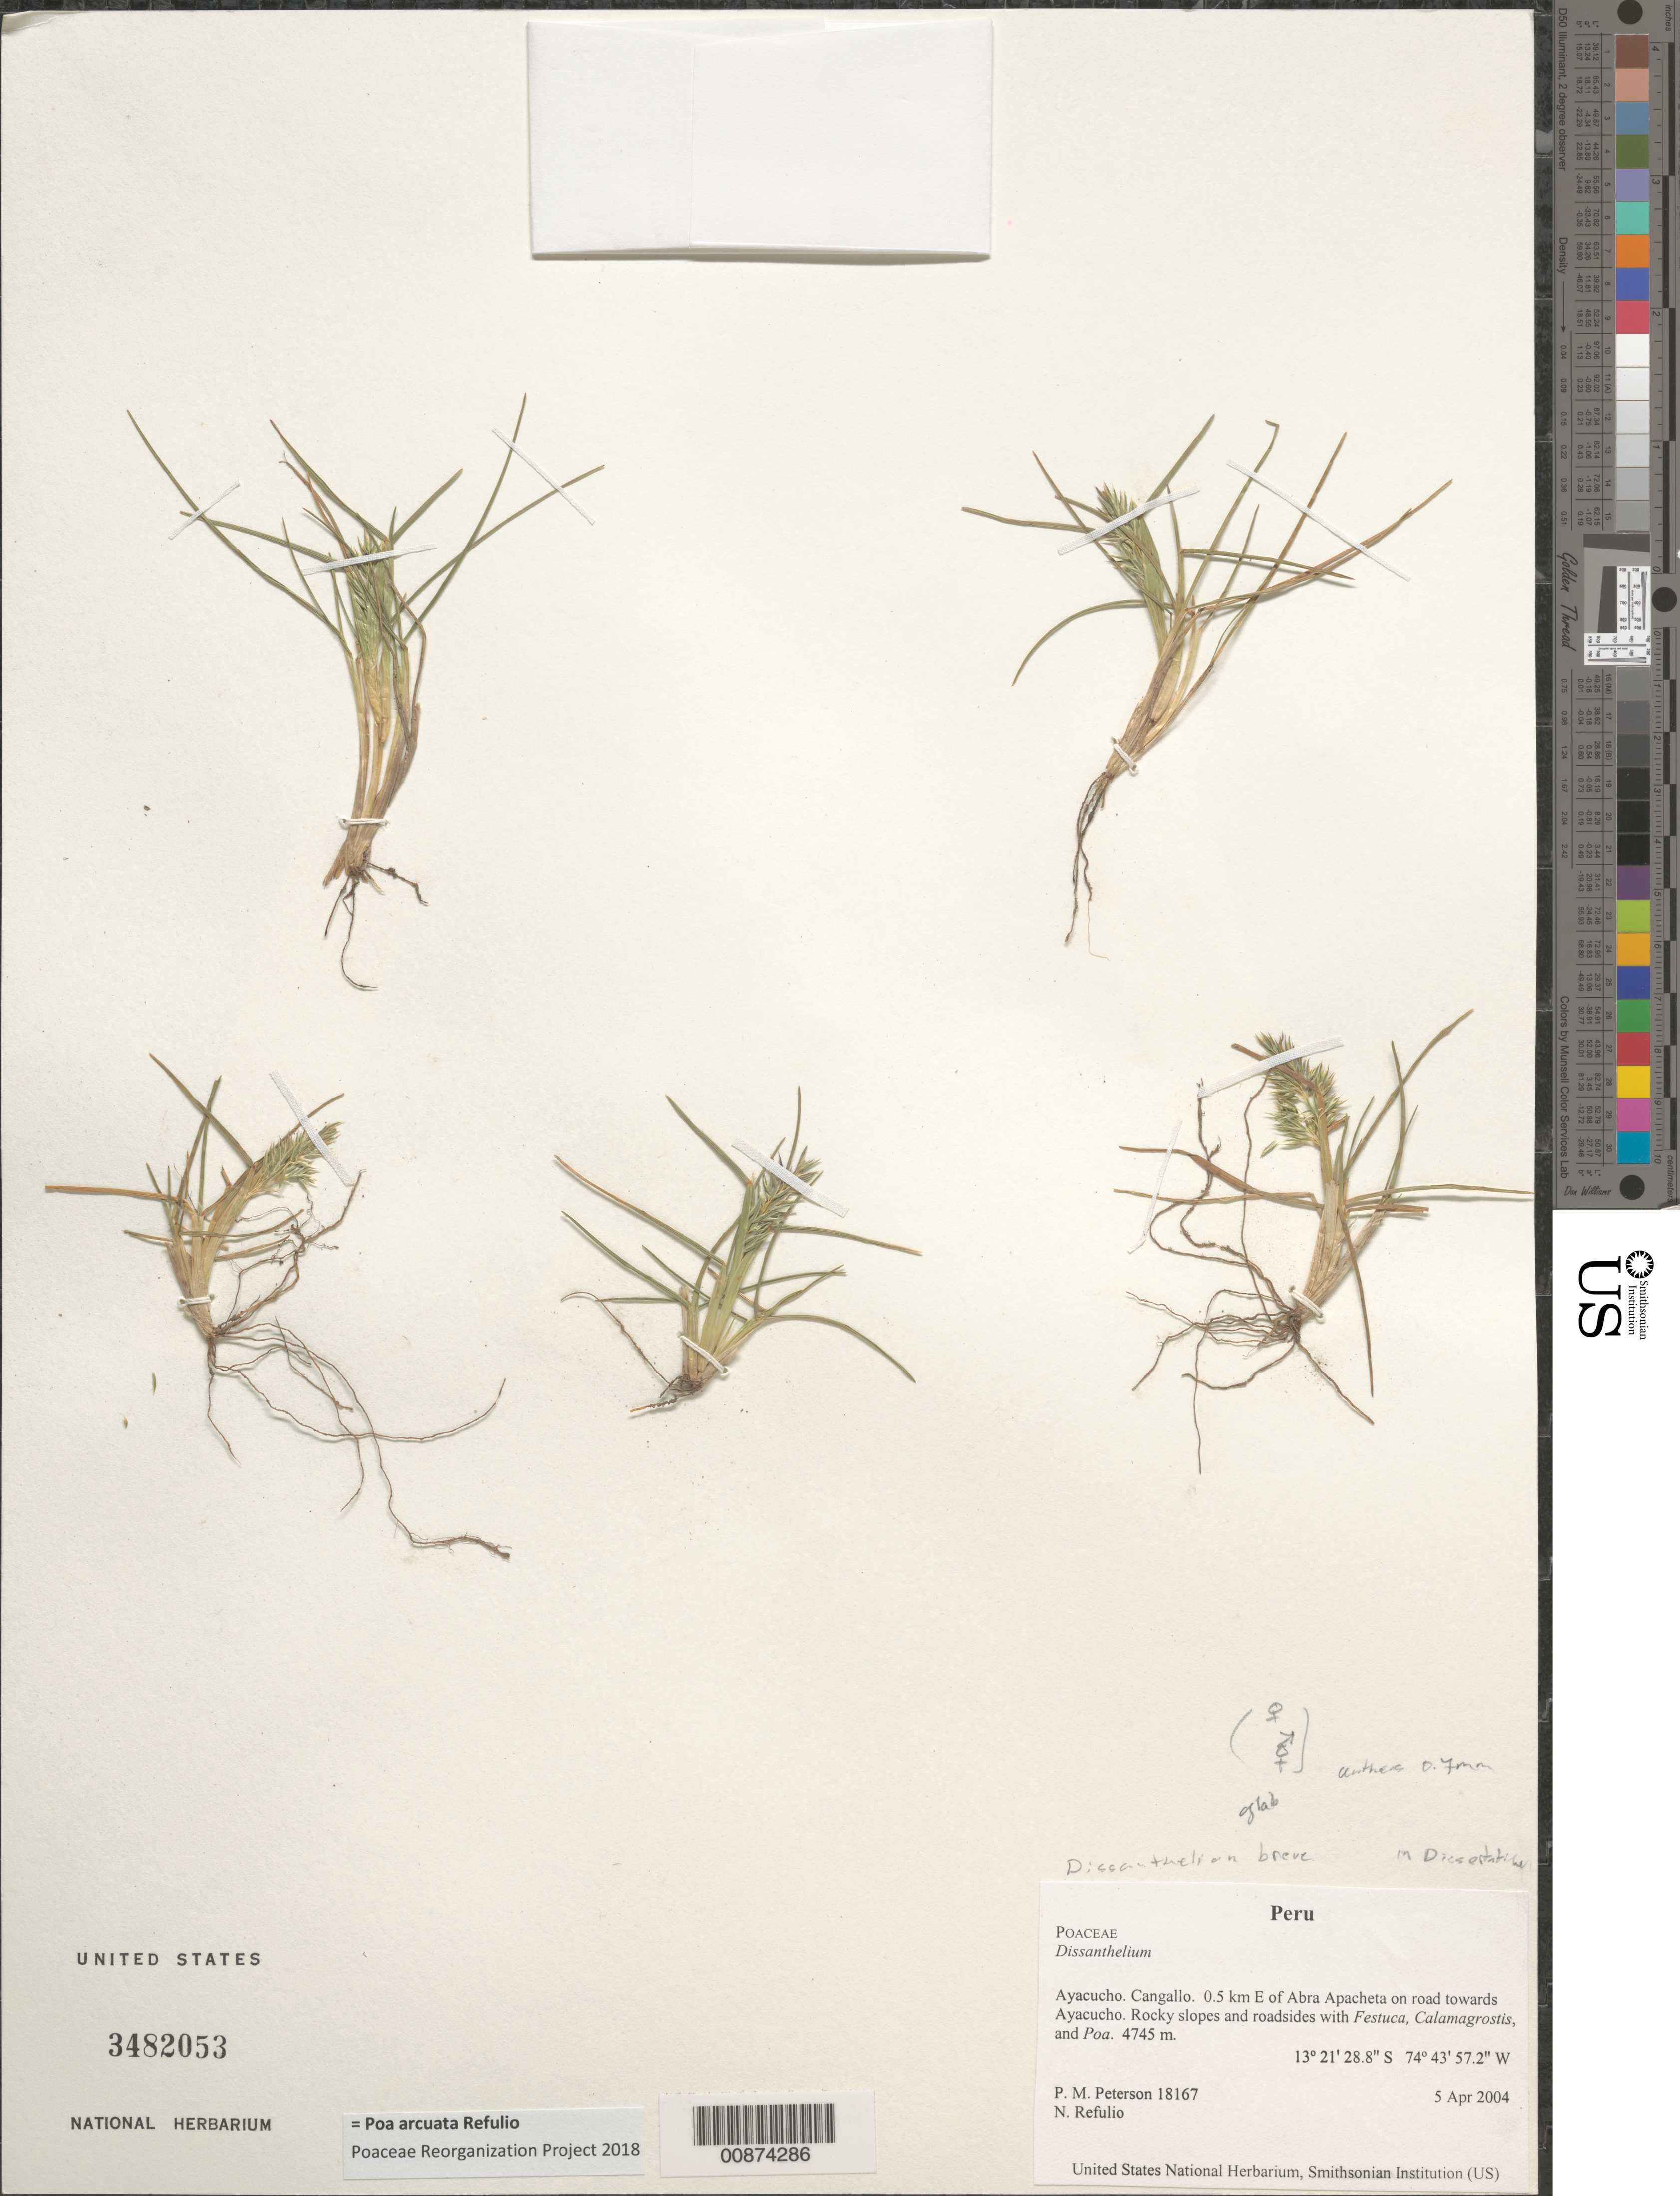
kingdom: Plantae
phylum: Tracheophyta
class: Liliopsida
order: Poales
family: Poaceae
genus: Poa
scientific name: Poa arcuata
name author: Refulio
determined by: Poaceae Reorganization Project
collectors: P. M. Peterson & N. Refulio-Rodríguez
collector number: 18167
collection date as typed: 05 Apr 2004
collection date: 2004-04-05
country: Peru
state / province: Ayacucho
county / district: Cangallo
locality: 0.5 km E of Abra Apacheta on road towards Ayacucho. Rocky slopes and roadsides with Festuca, Calamagrostis, and Poa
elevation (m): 4745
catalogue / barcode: US 3482053